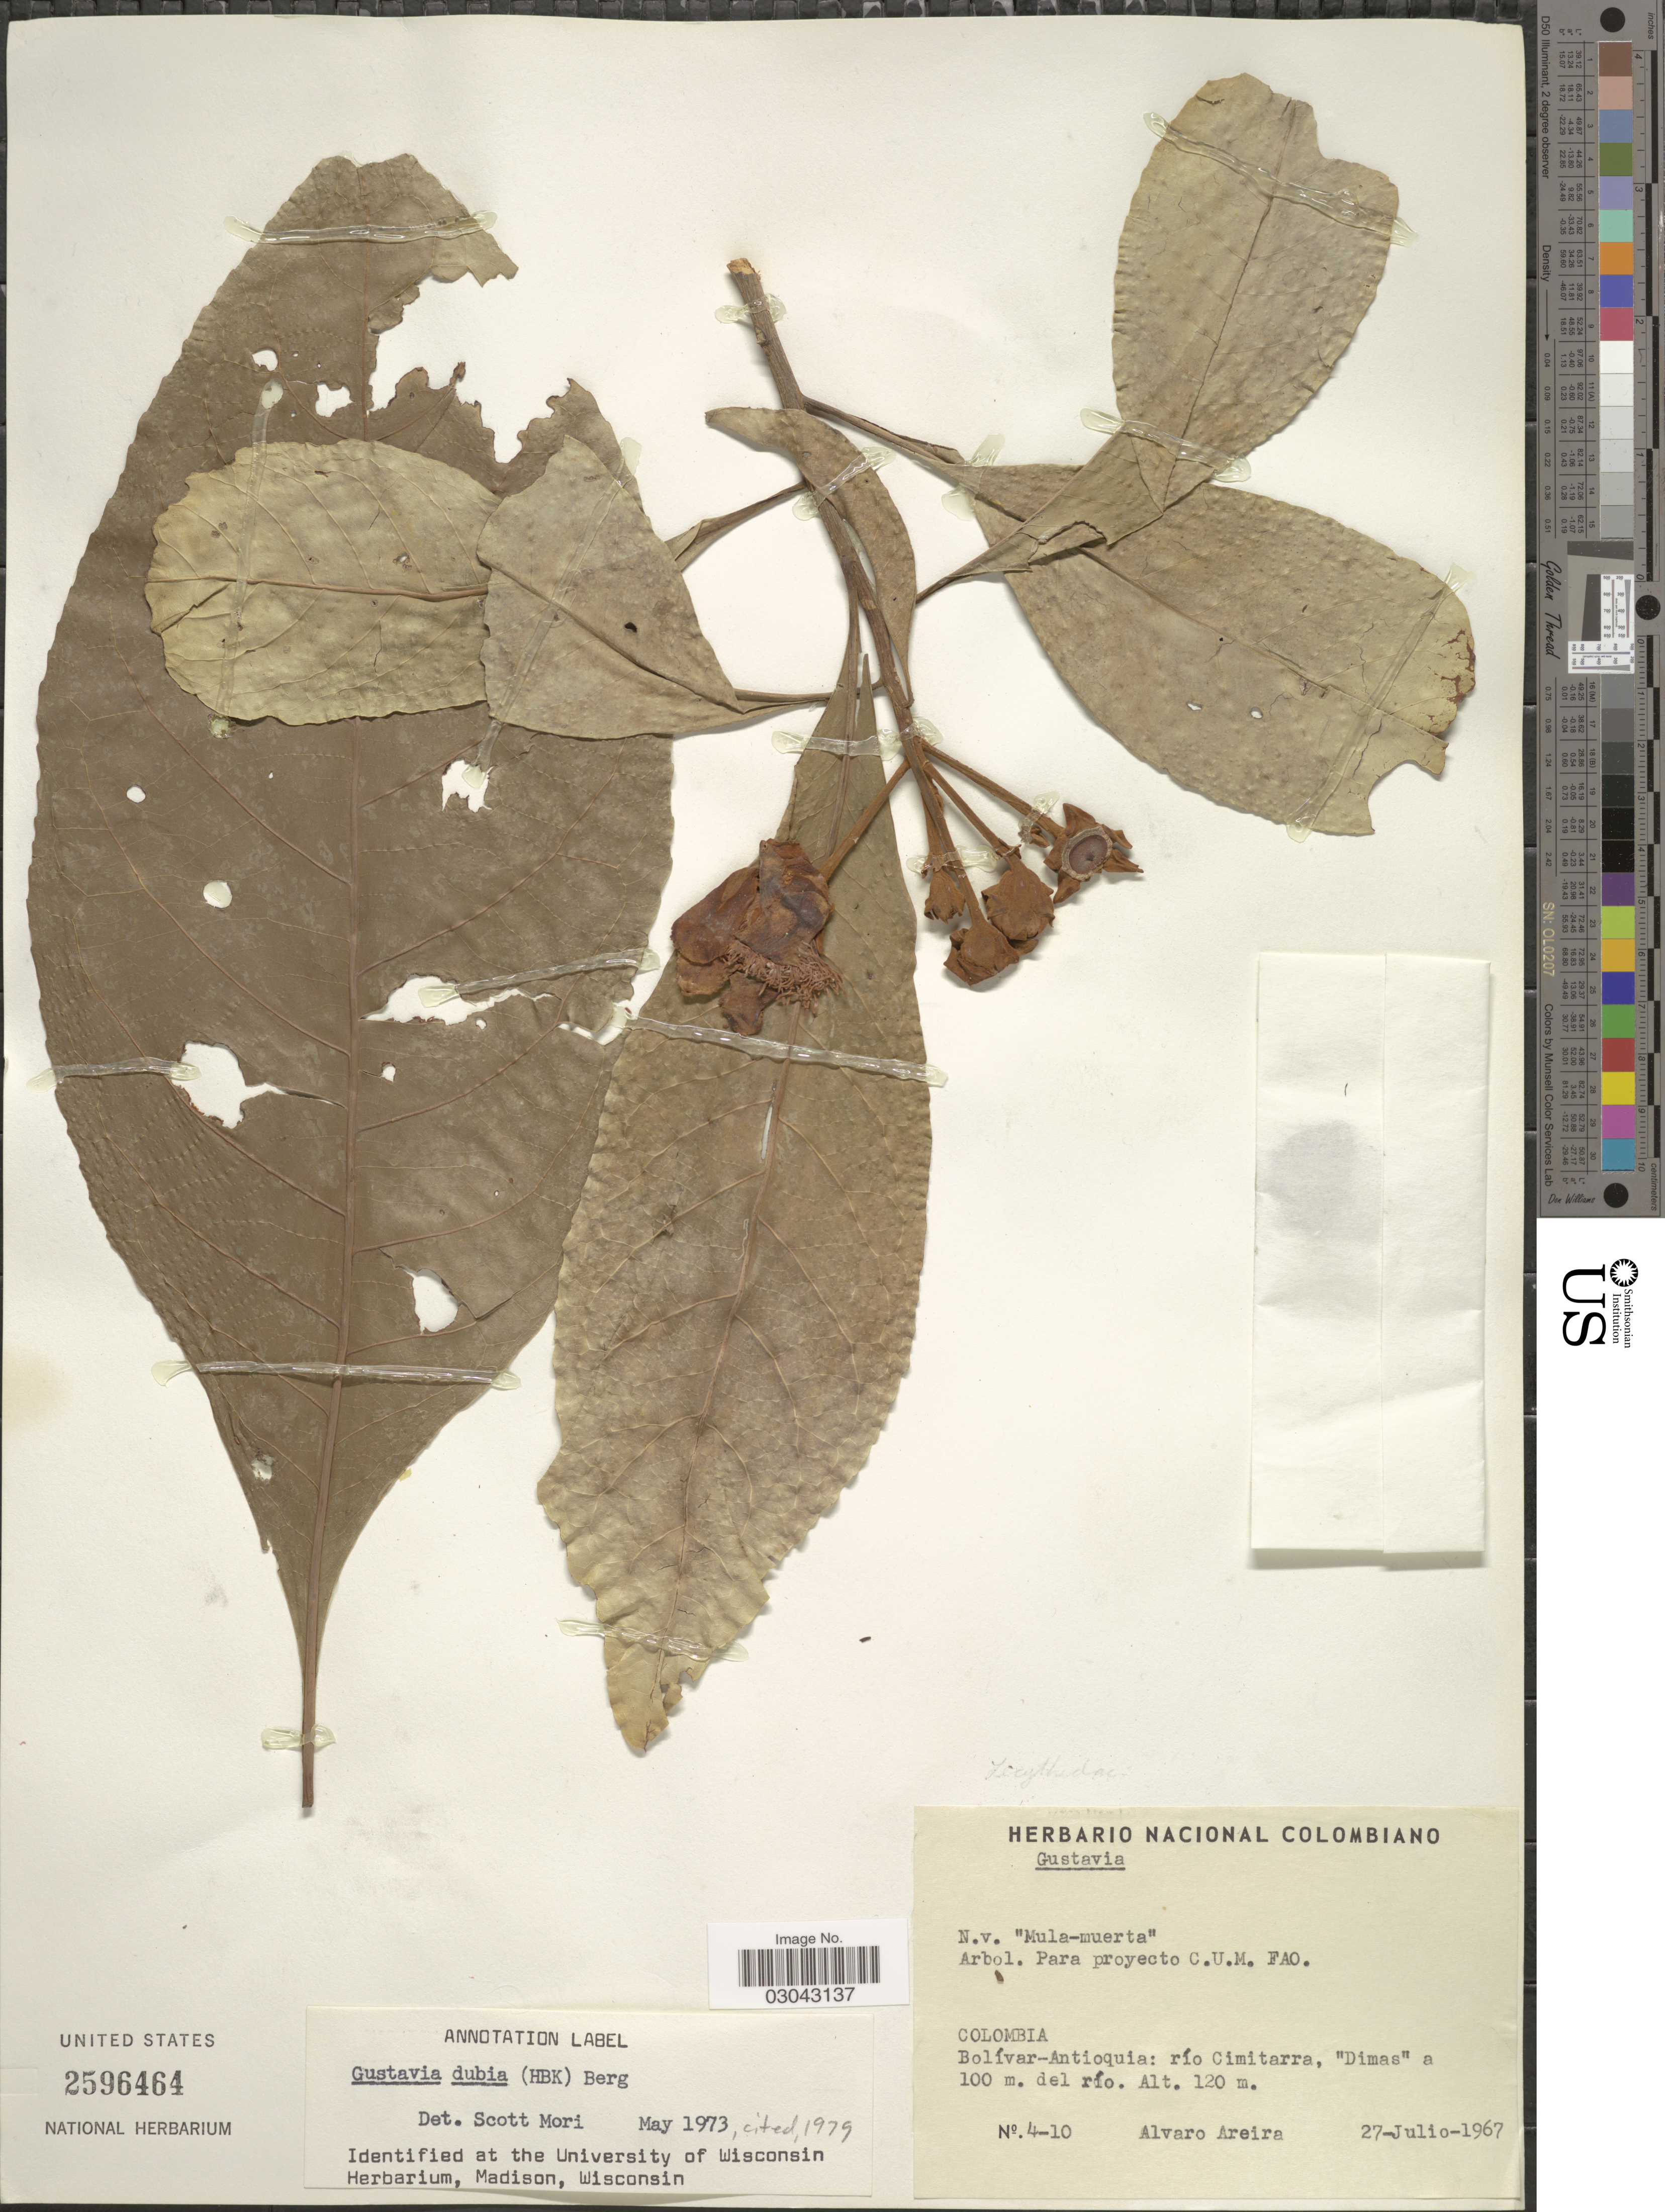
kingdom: Plantae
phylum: Tracheophyta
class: Magnoliopsida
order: Ericales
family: Lecythidaceae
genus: Gustavia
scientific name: Gustavia dubia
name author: (Kunth) O. Berg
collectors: A. Areira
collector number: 4-10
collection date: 1967-07-27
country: Colombia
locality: Bolívar-Antioquia: río Cimitarra. "Dimas" a 100 m. del río.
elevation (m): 120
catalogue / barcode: US 2596464